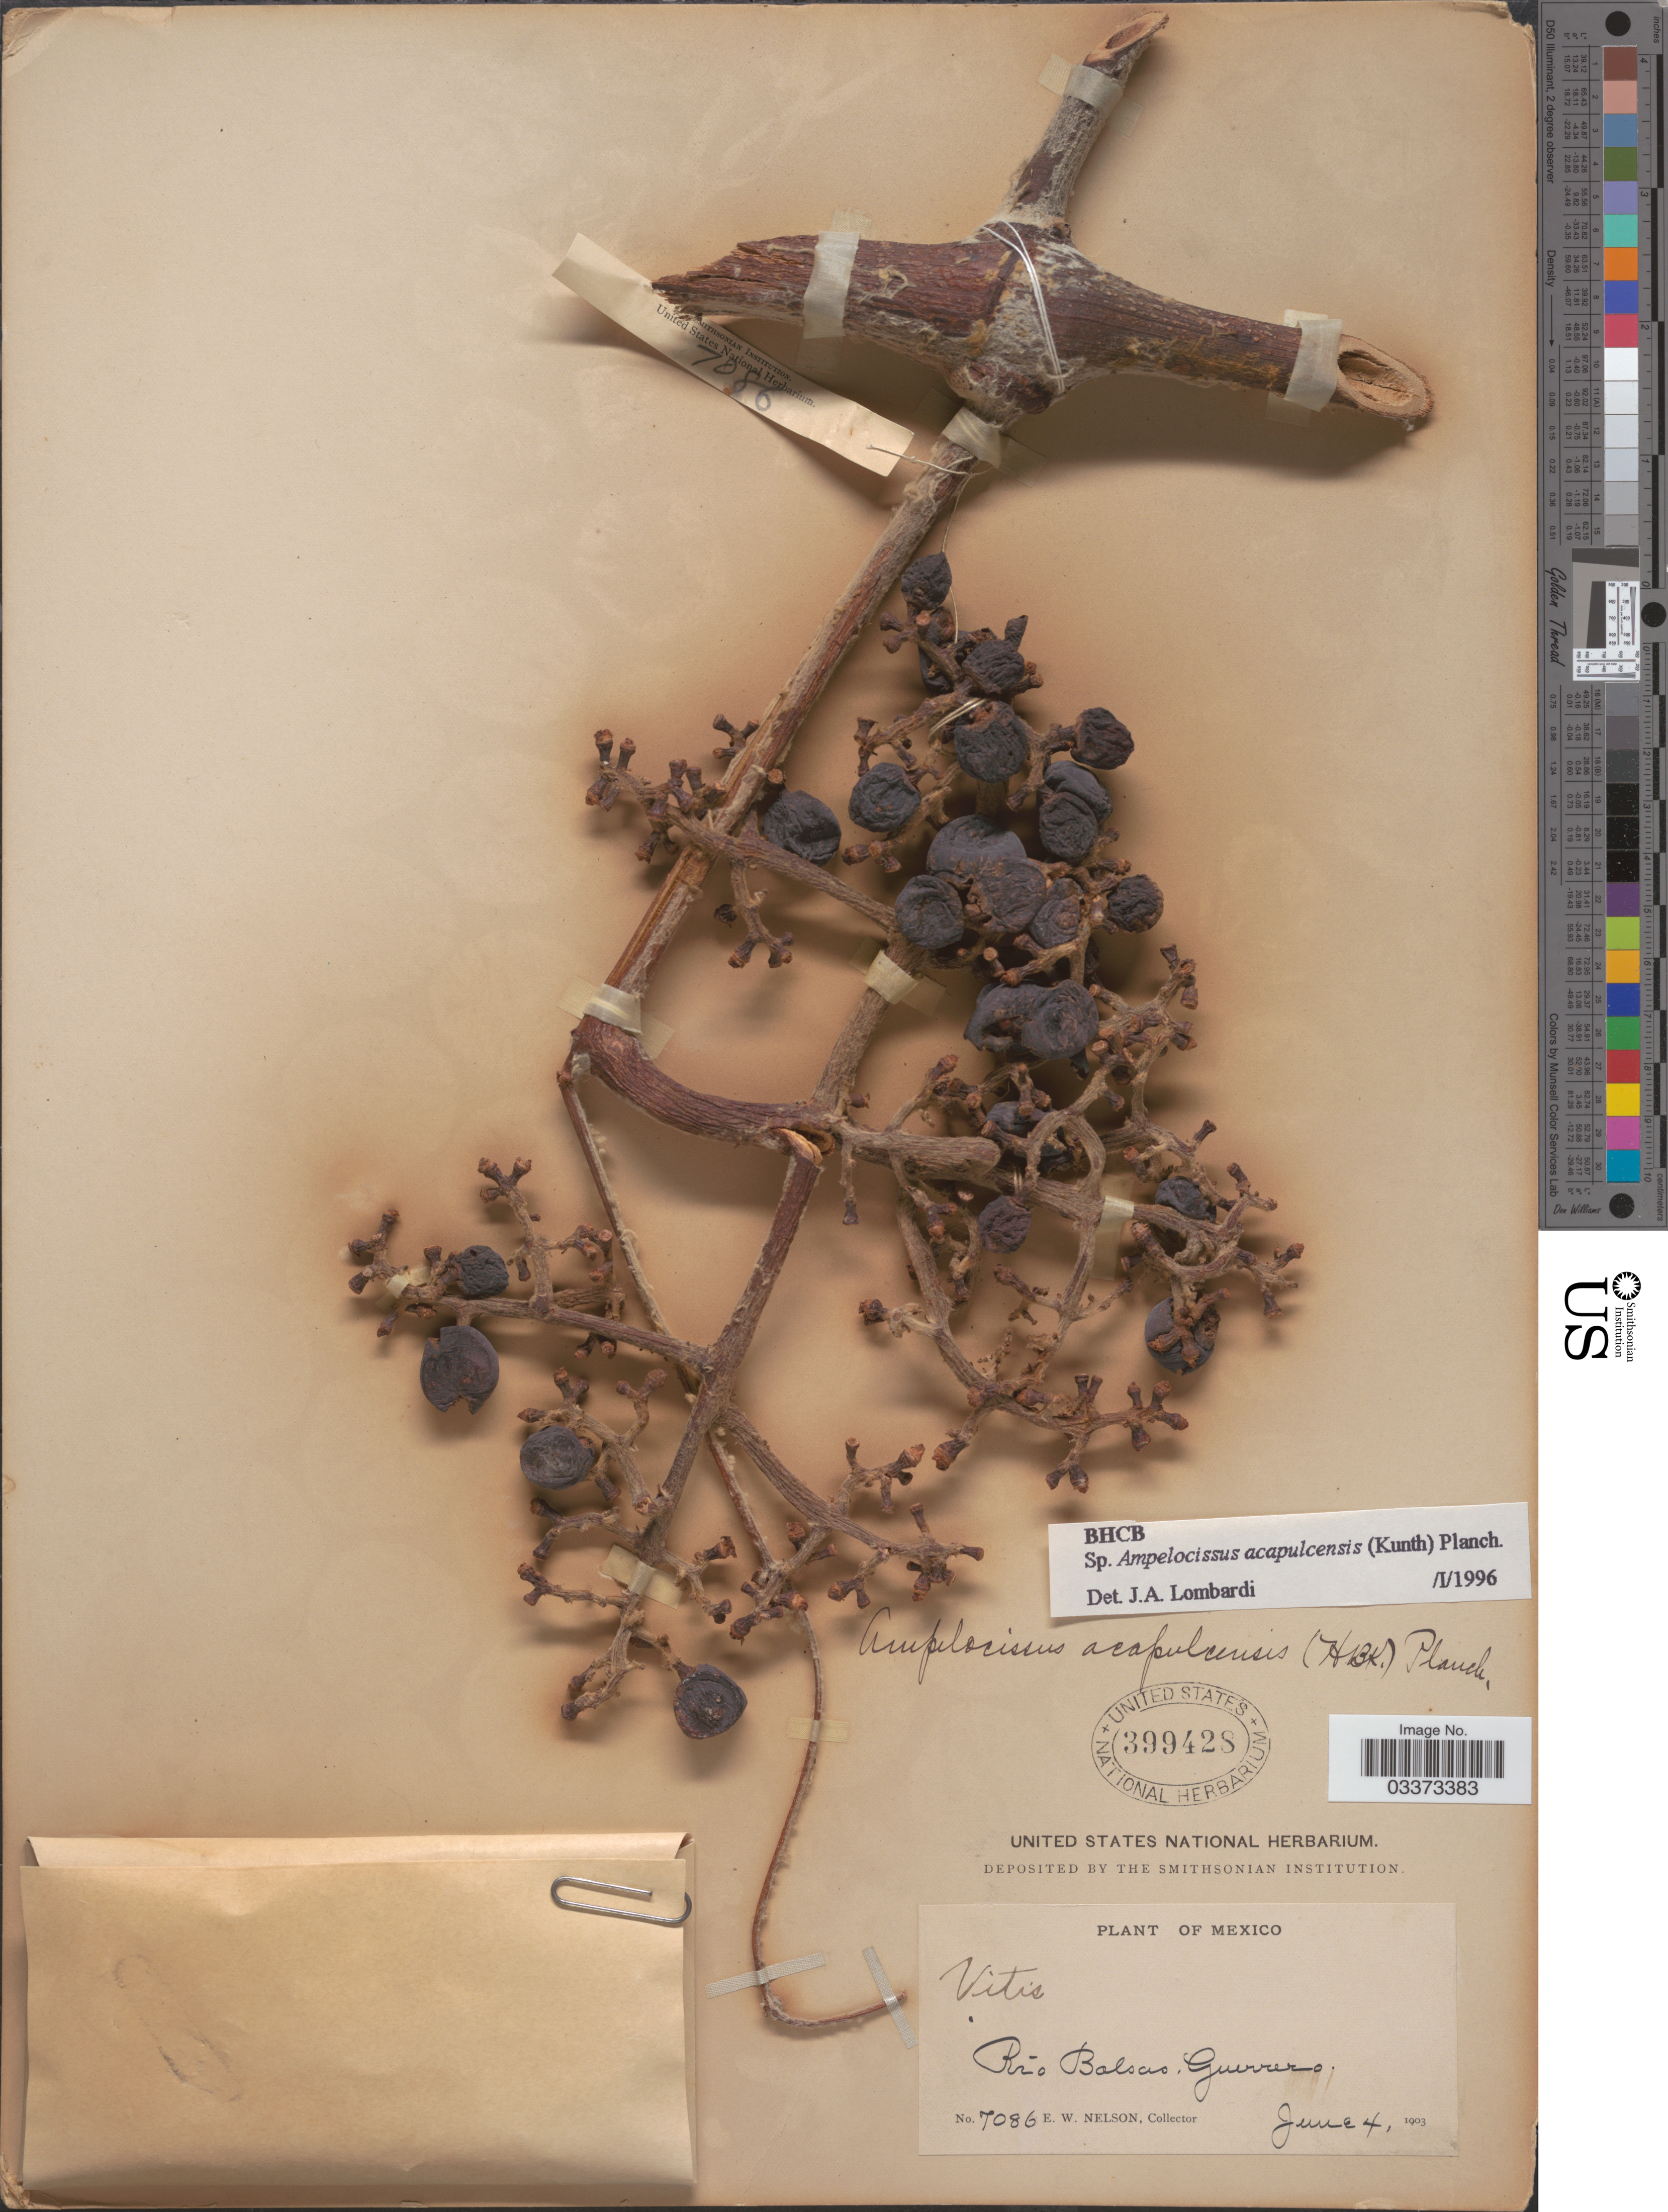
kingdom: Plantae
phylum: Tracheophyta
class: Magnoliopsida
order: Vitales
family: Vitaceae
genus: Ampelocissus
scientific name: Ampelocissus acapulcensis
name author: (Kunth) Planch.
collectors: E. W. Nelson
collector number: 7086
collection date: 1903-06-04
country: Mexico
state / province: Guerrero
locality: Río Balsas.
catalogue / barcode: US 399428